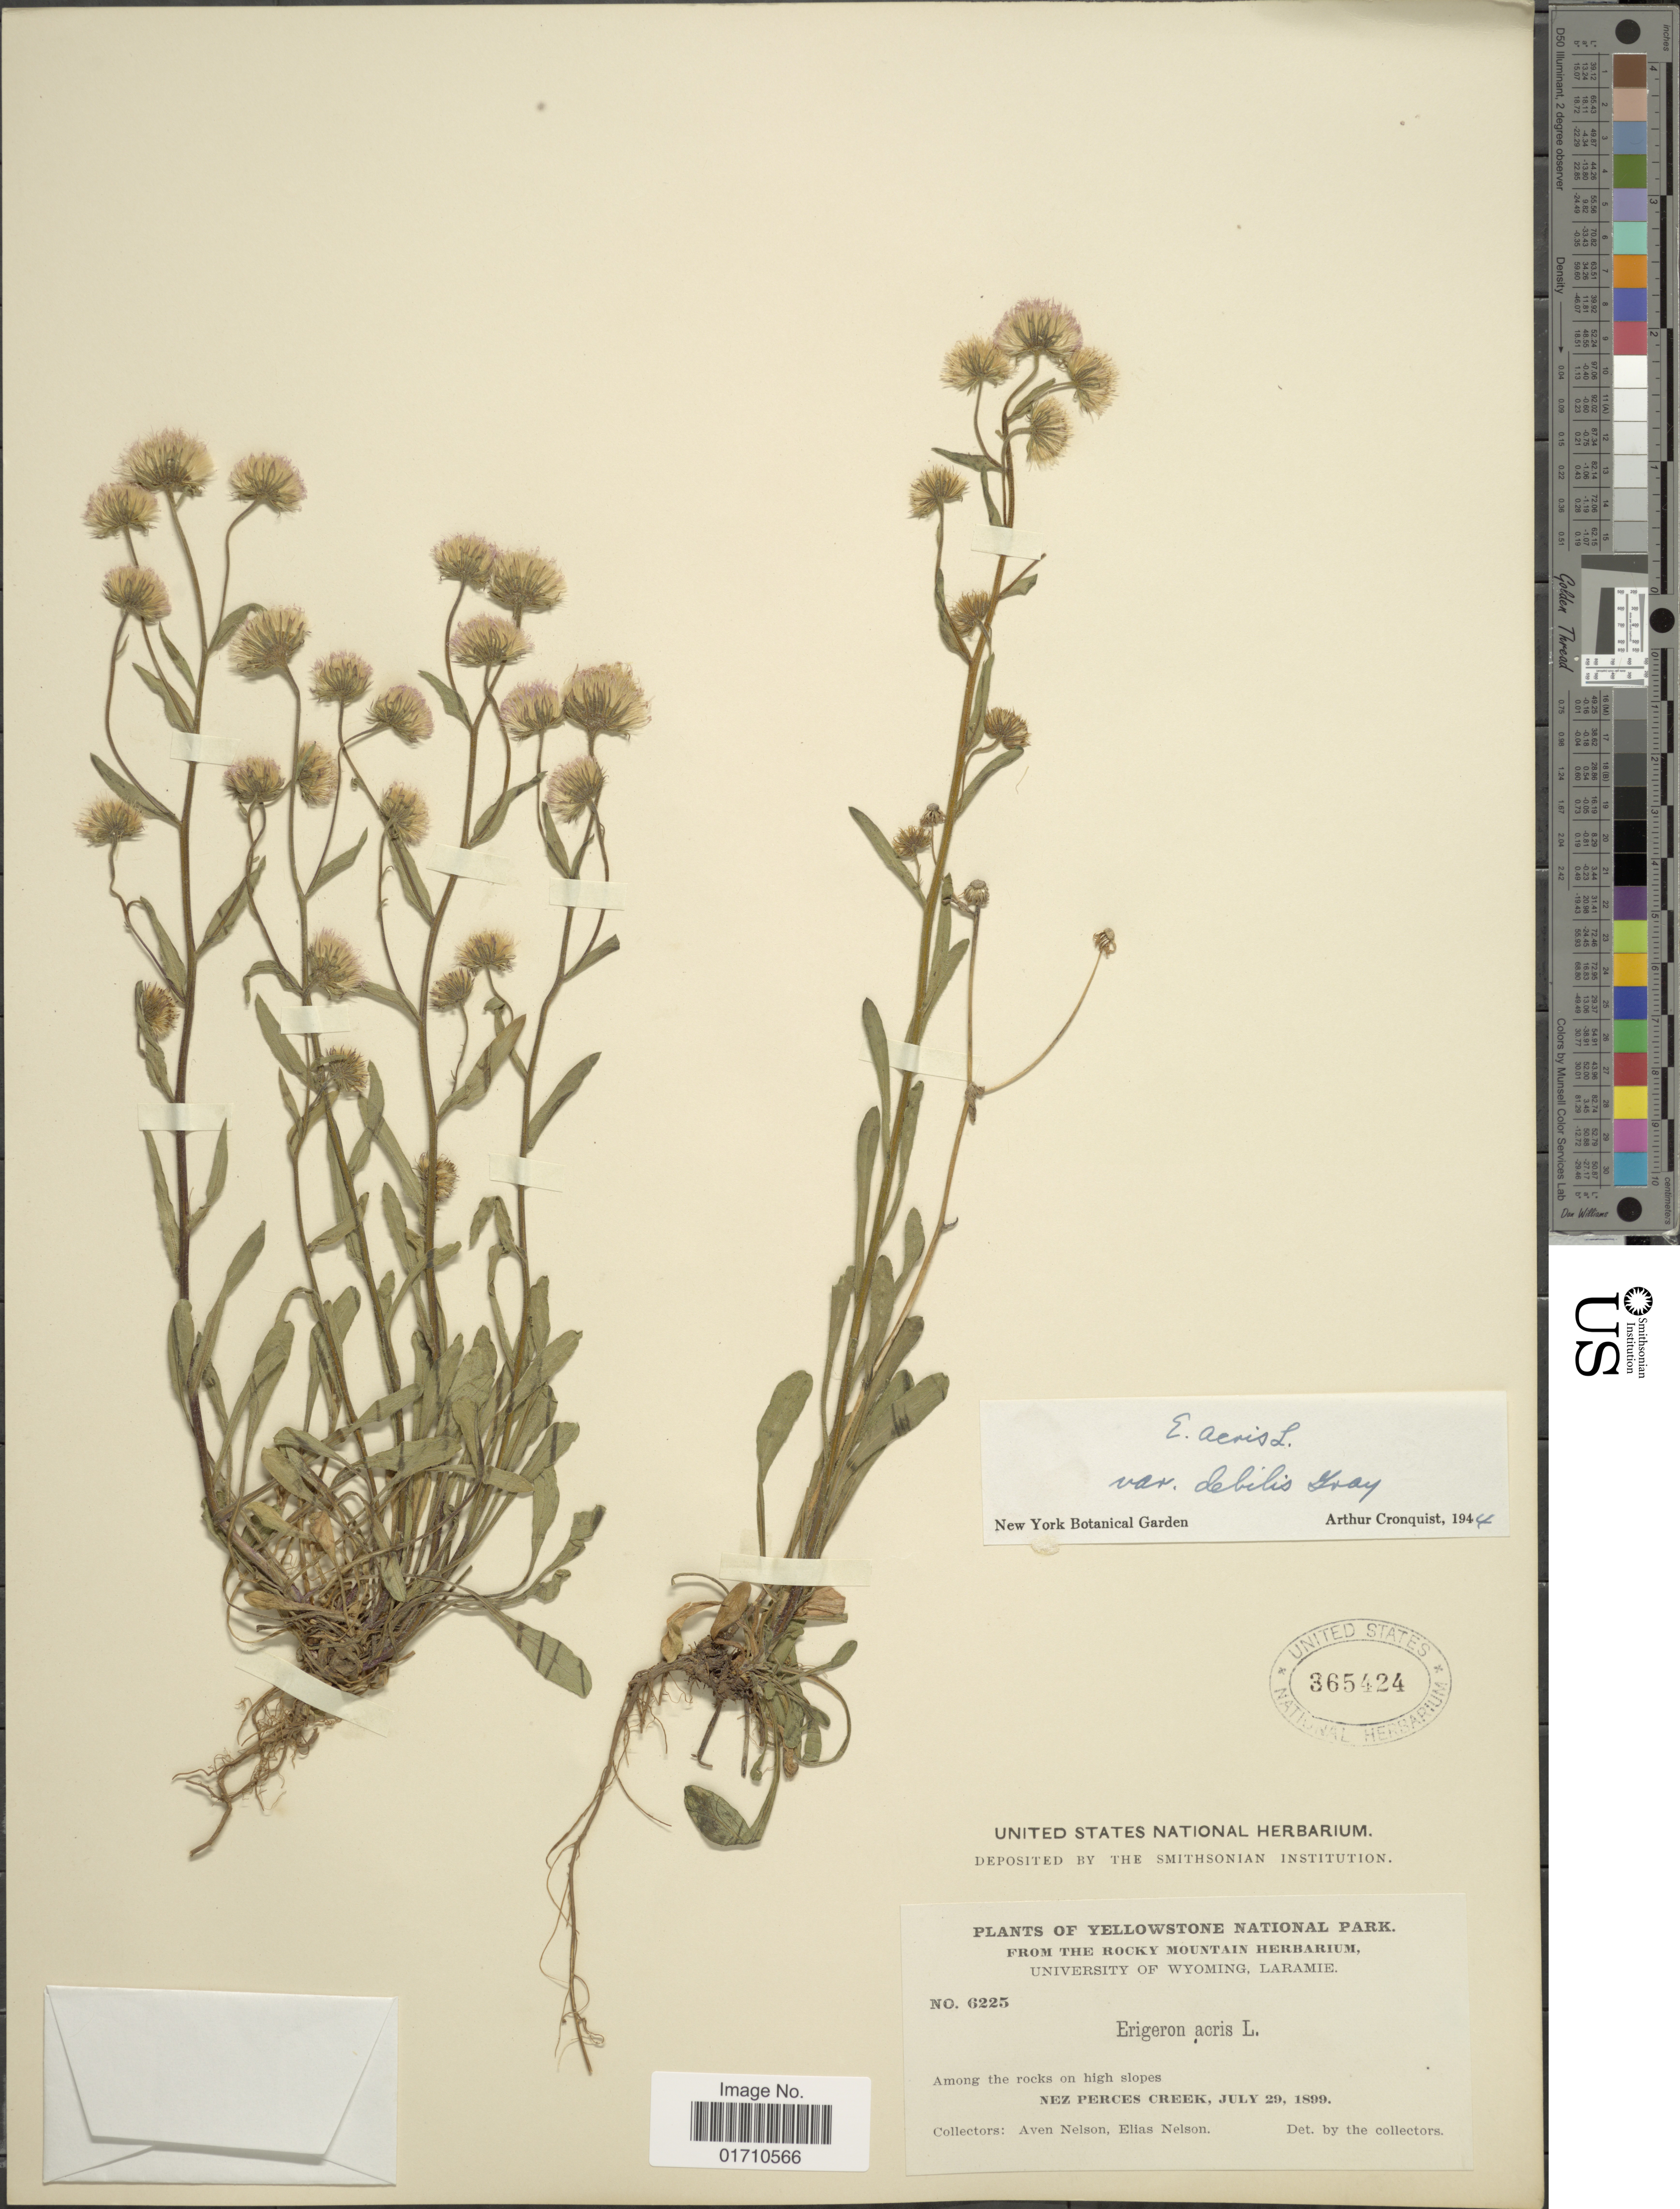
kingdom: Plantae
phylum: Tracheophyta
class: Magnoliopsida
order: Asterales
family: Asteraceae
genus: Erigeron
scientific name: Erigeron acris var. debilis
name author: A. Gray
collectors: A. Nelson & E. Nelson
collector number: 6225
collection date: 1899-07-29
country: United States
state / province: Wyoming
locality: Yellowstone National Park, Among the rocks on high slopes, Nez Perces Creek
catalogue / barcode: US 365424